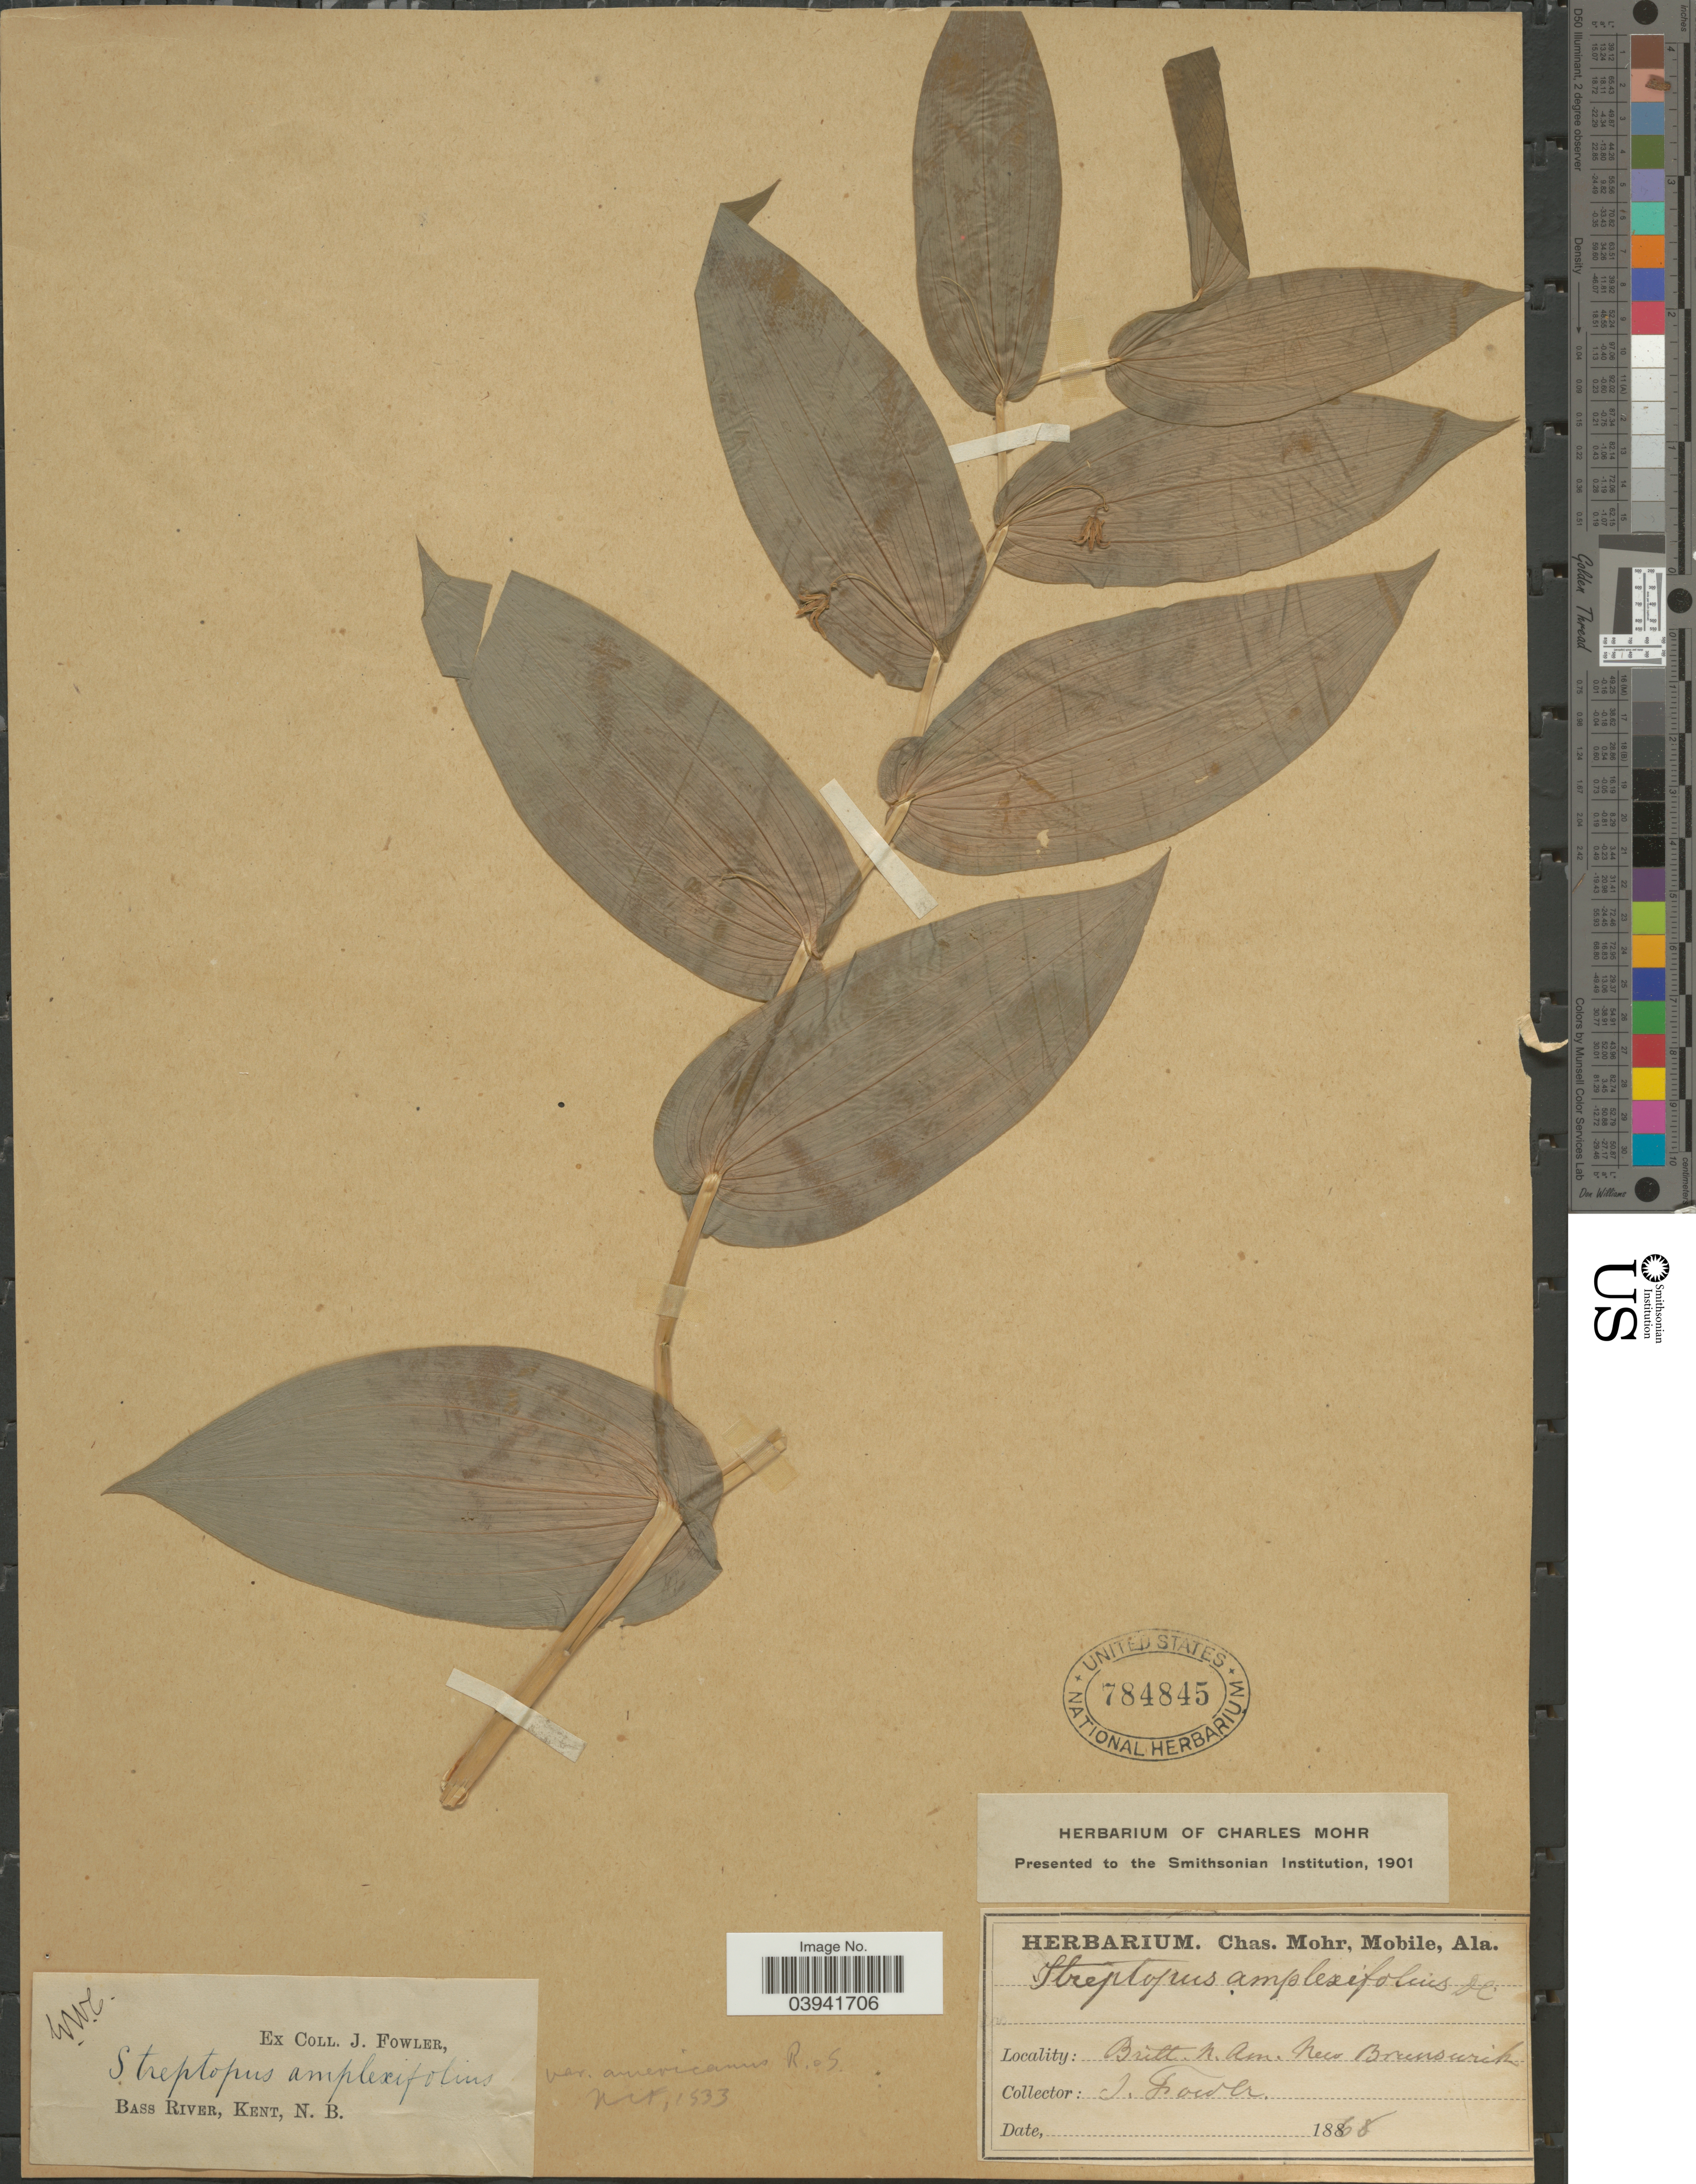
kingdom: Plantae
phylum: Tracheophyta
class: Liliopsida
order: Liliales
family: Liliaceae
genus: Streptopus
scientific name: Streptopus amplexifolius var. americanus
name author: Schult. & Schult. f.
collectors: J. Fowler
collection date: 1868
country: Canada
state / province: New Brunswick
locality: Bass River, Kent.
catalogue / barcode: US 784845